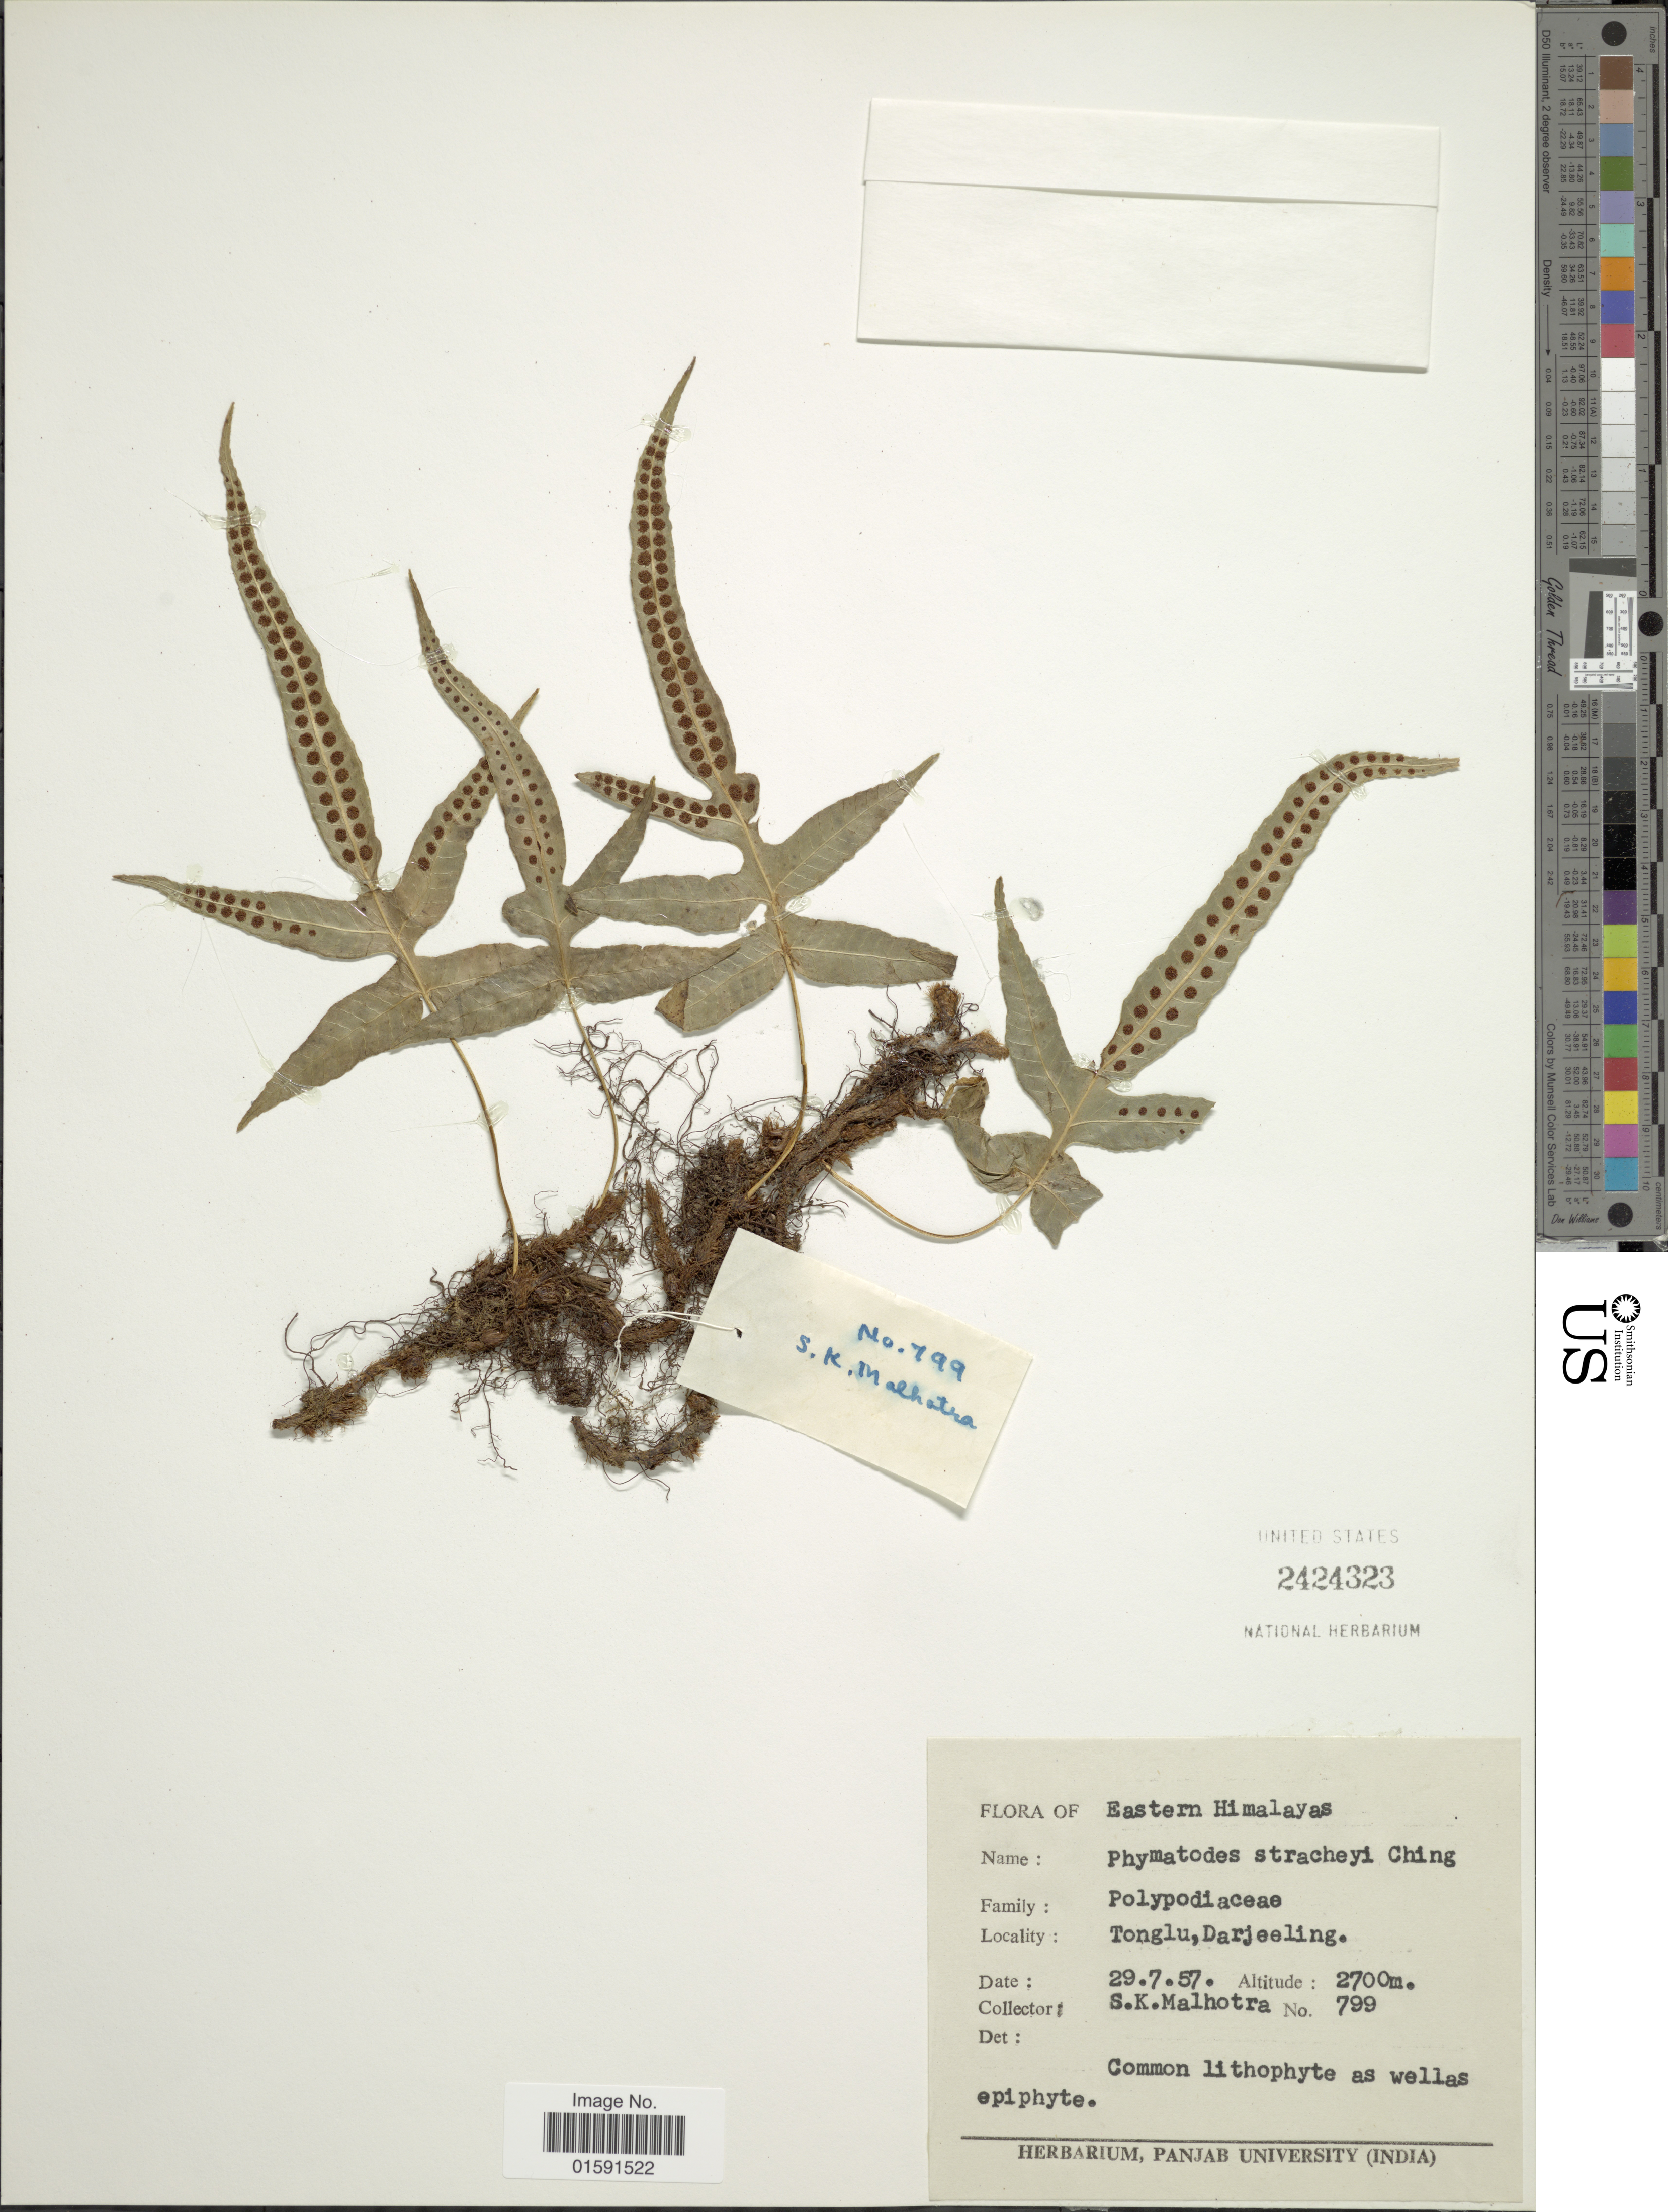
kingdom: Plantae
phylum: Tracheophyta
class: Polypodiopsida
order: Polypodiales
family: Polypodiaceae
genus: Selliguea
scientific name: Selliguea stracheyi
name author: (Ching) S. L. Yu et al.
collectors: S. Malhotra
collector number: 799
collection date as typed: Transcribed d/m/y: 29/7/57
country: India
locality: Eastern Himalayas, Tonglu, Darjeeling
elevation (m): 2700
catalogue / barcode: US 2424323